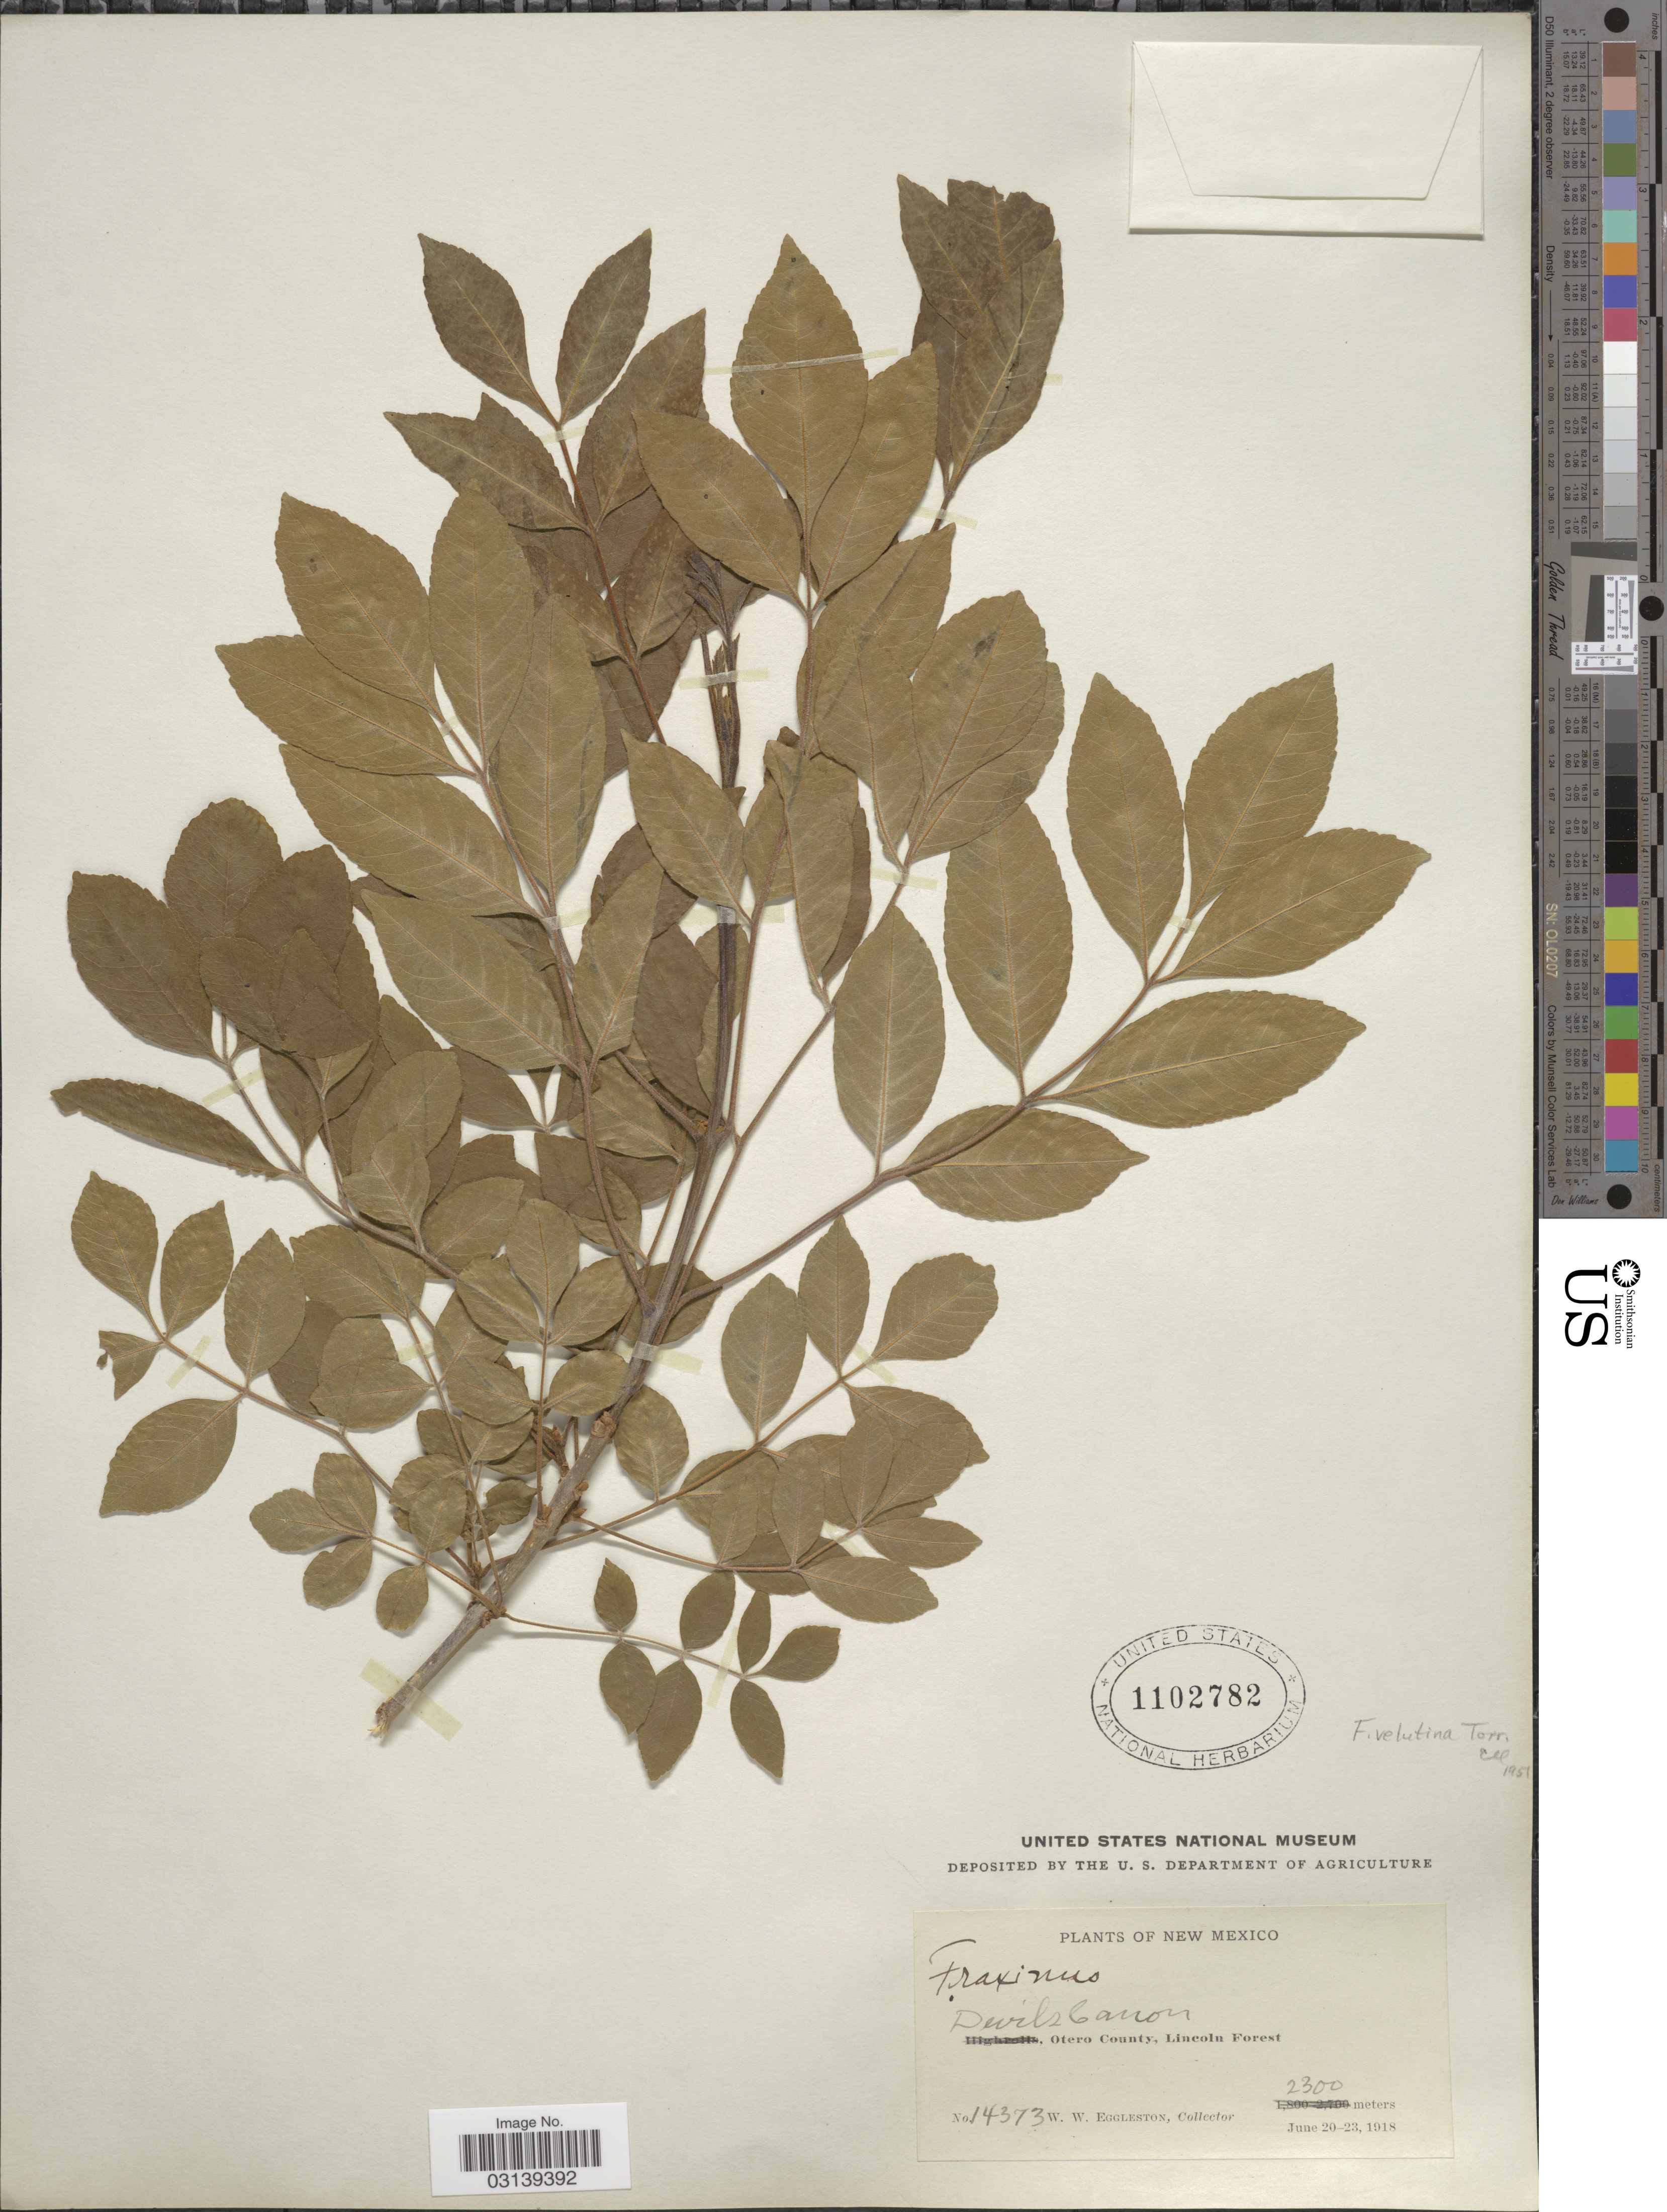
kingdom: Plantae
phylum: Tracheophyta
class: Magnoliopsida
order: Lamiales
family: Oleaceae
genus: Fraxinus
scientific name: Fraxinus velutina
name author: Torr.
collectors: W. W. Eggleston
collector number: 14373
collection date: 1918-06-20/1918-06-23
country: United States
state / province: New Mexico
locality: Devils Canon, Otero County, Lincoln Forest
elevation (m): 2300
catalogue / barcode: US 1102782